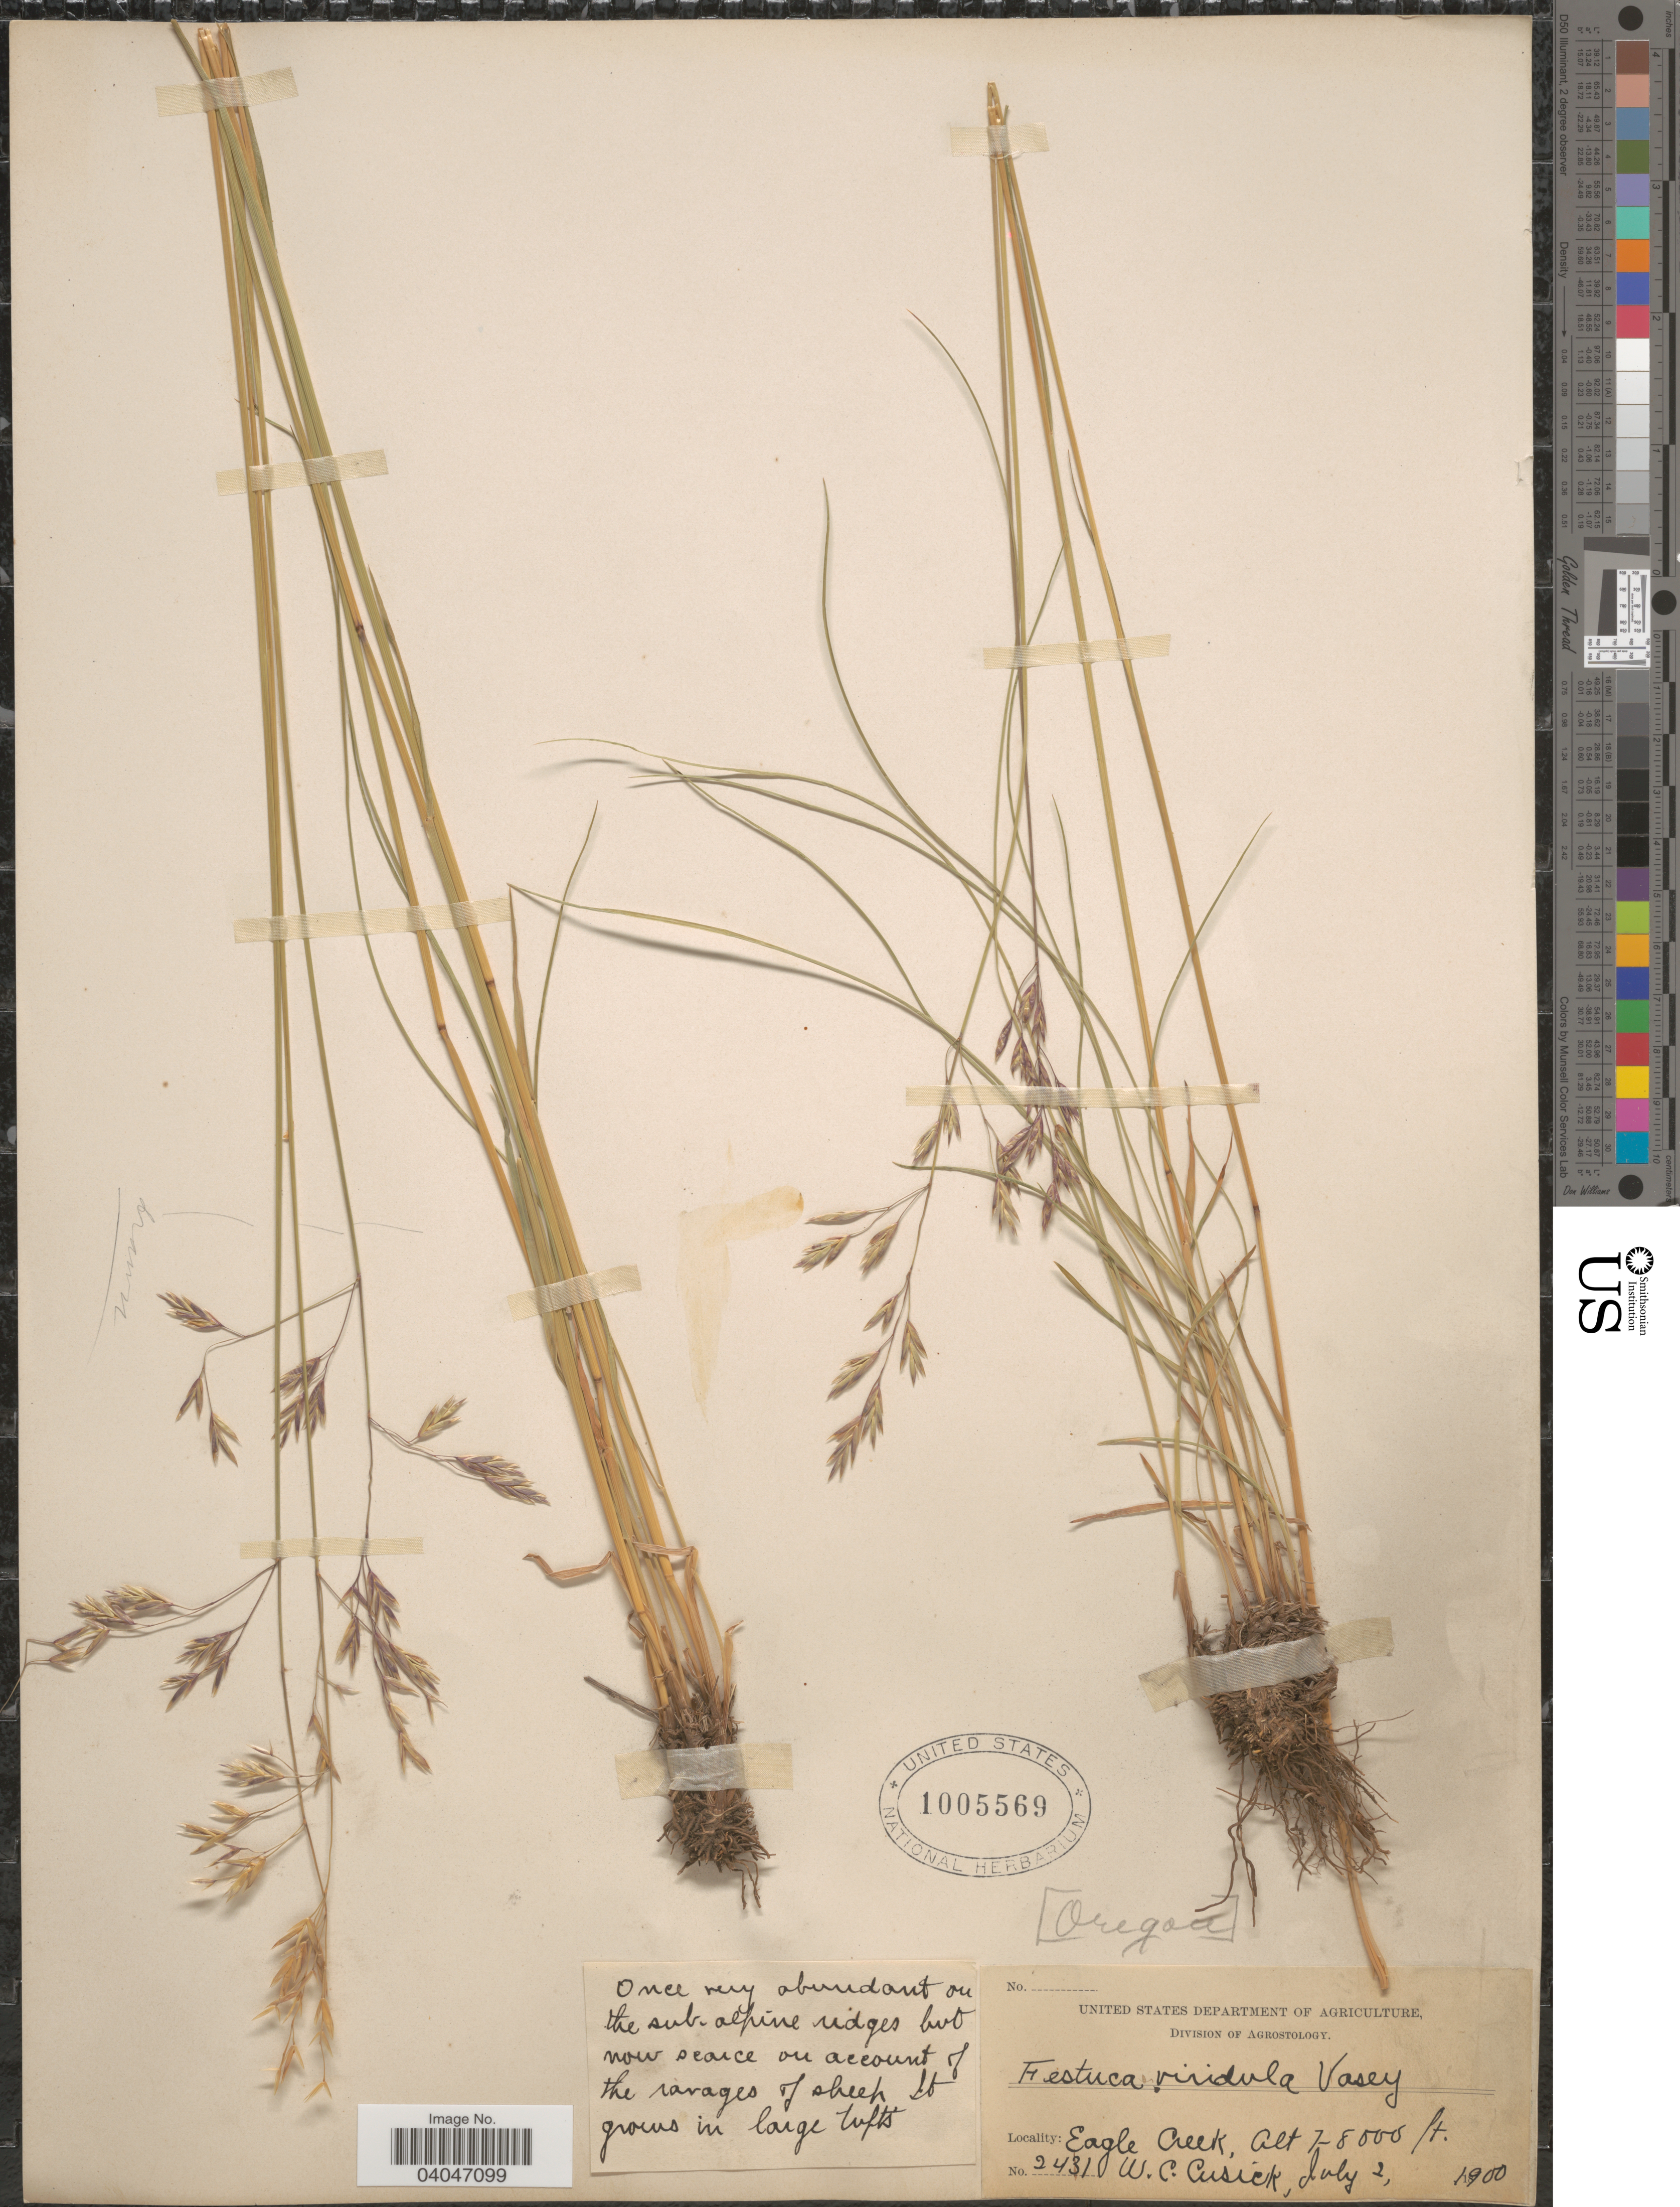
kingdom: Plantae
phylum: Tracheophyta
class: Liliopsida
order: Poales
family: Poaceae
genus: Festuca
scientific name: Festuca viridula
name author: Vasey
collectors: W. C. Cusick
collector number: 2431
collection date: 1900-07-02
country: United States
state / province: Oregon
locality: Eagle Creek.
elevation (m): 2134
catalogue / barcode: US 1005569